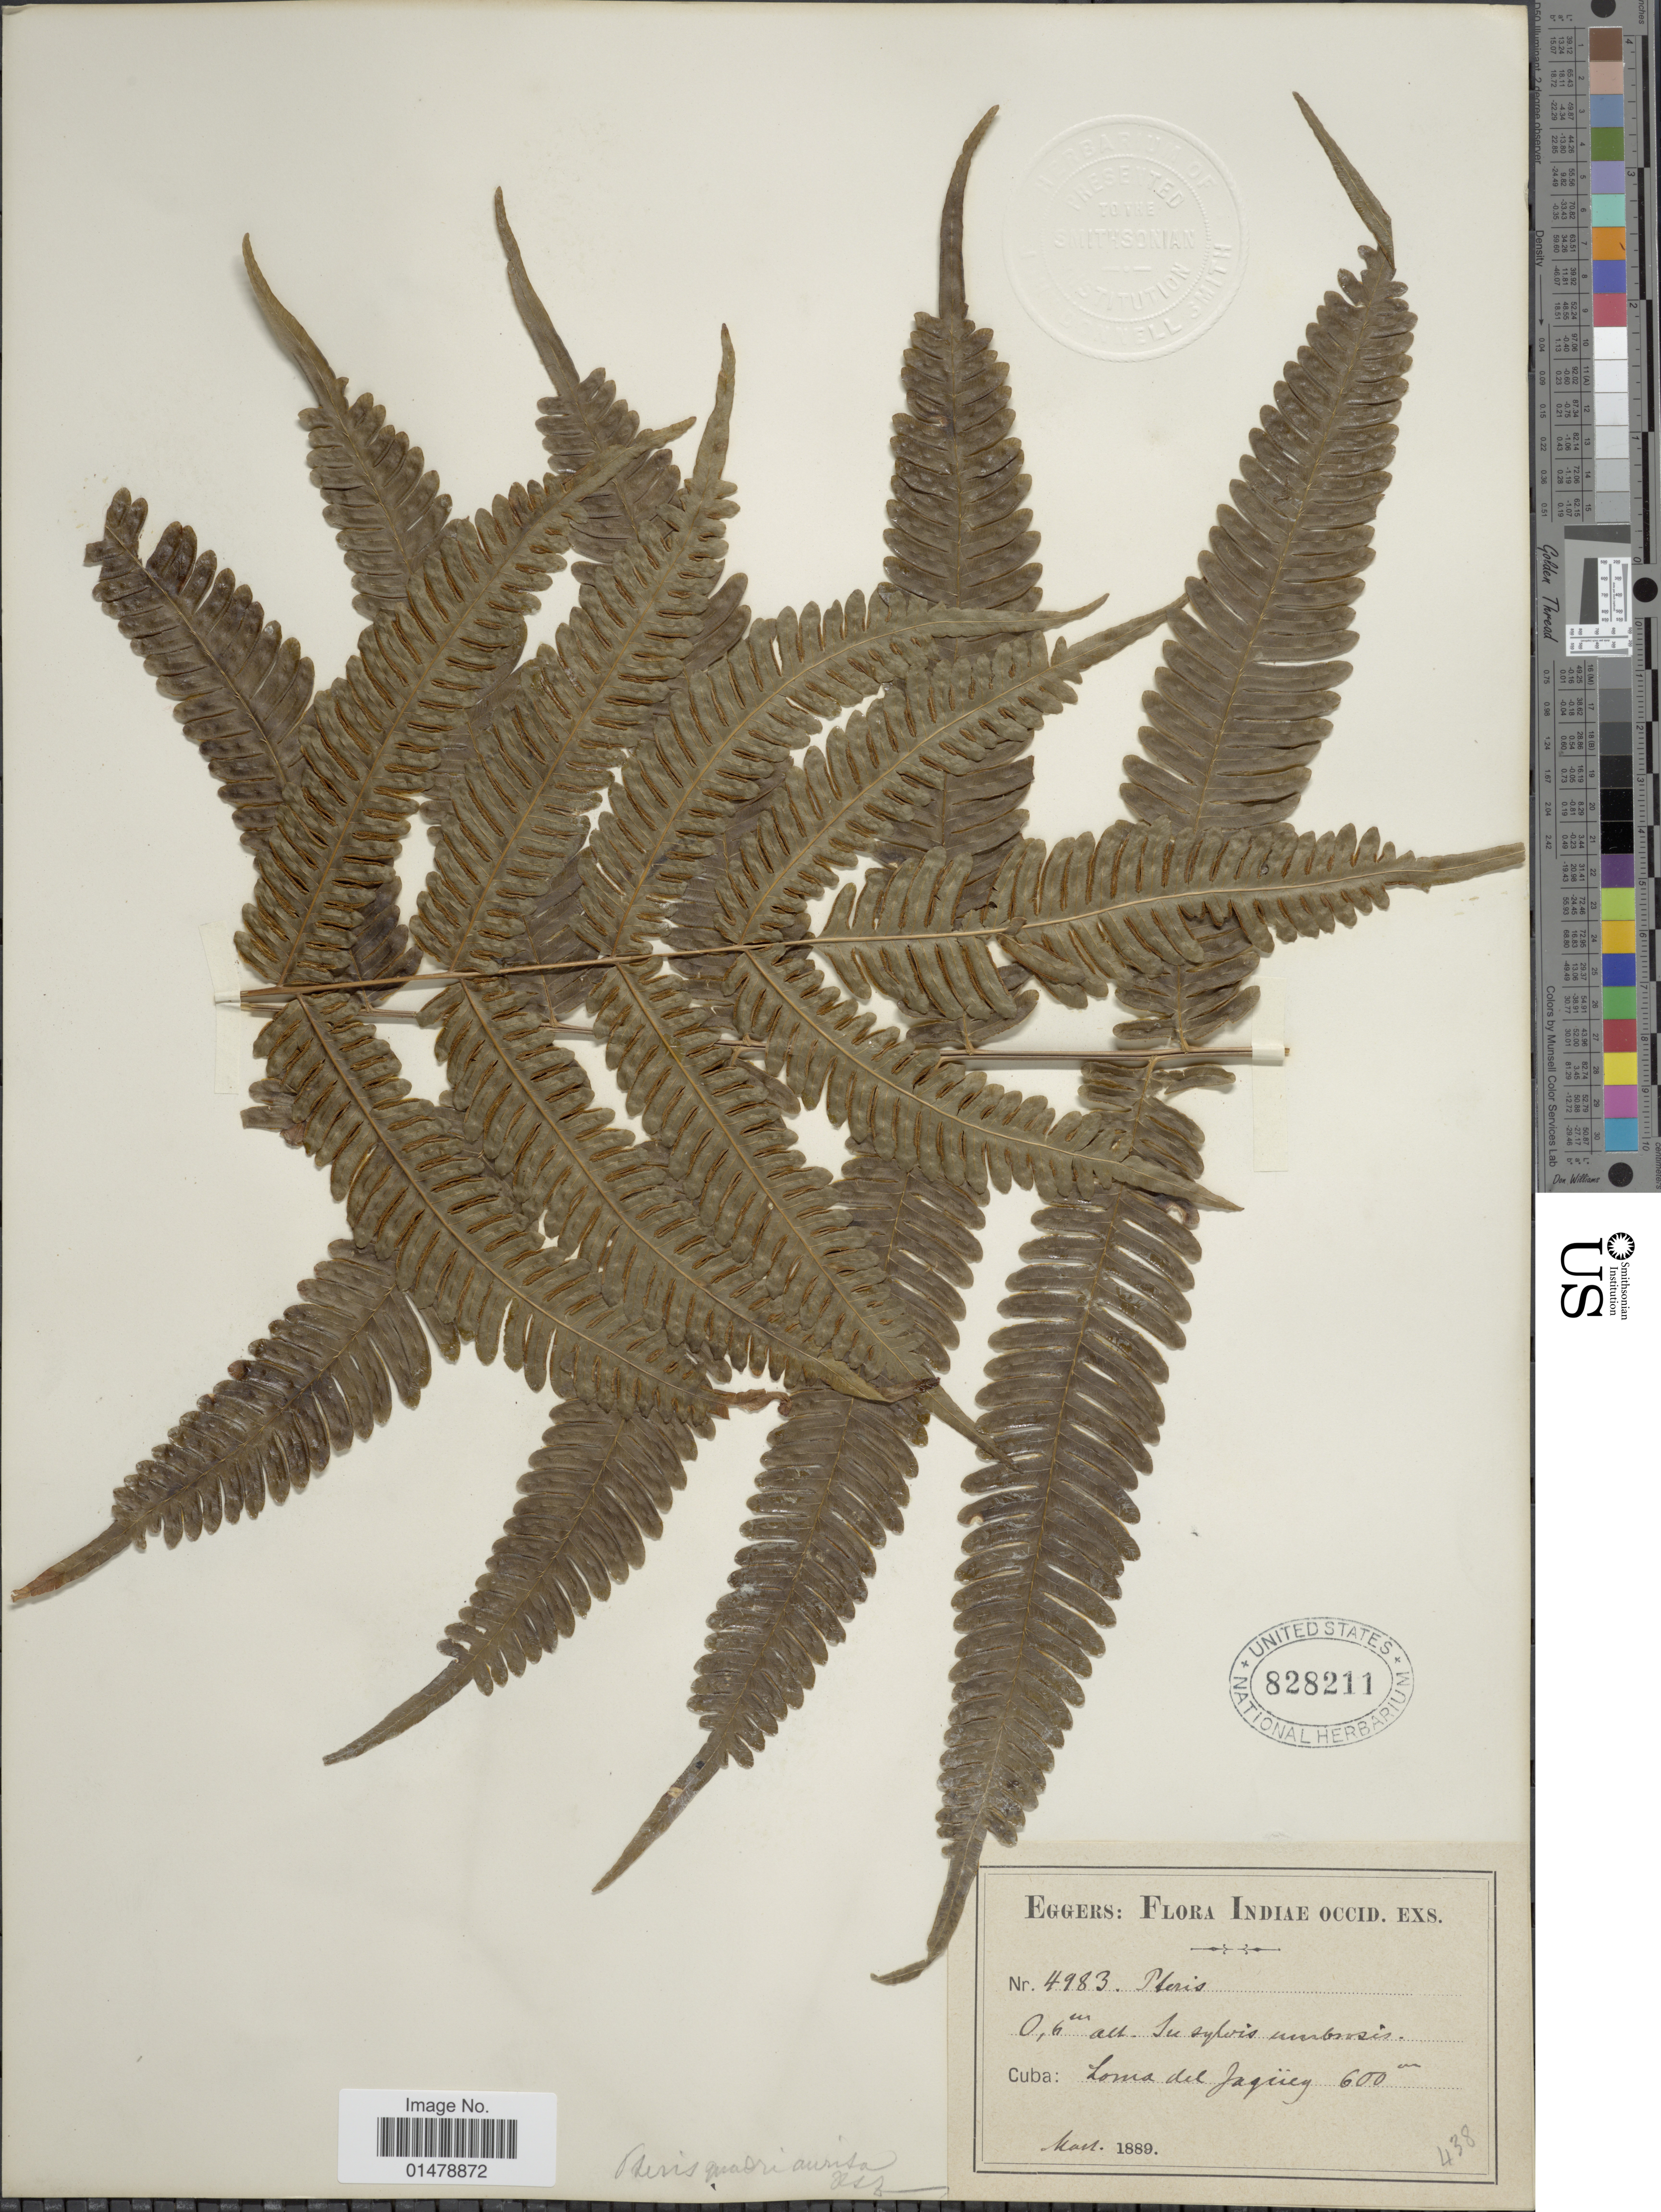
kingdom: Plantae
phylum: Tracheophyta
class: Polypodiopsida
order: Polypodiales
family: Pteridaceae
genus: Pteris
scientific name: Pteris quadriaurita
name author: Retz.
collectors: -. Eggers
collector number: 4983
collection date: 1889-03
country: Cuba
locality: Loma del Jaquey.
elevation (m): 600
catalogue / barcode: US 828211